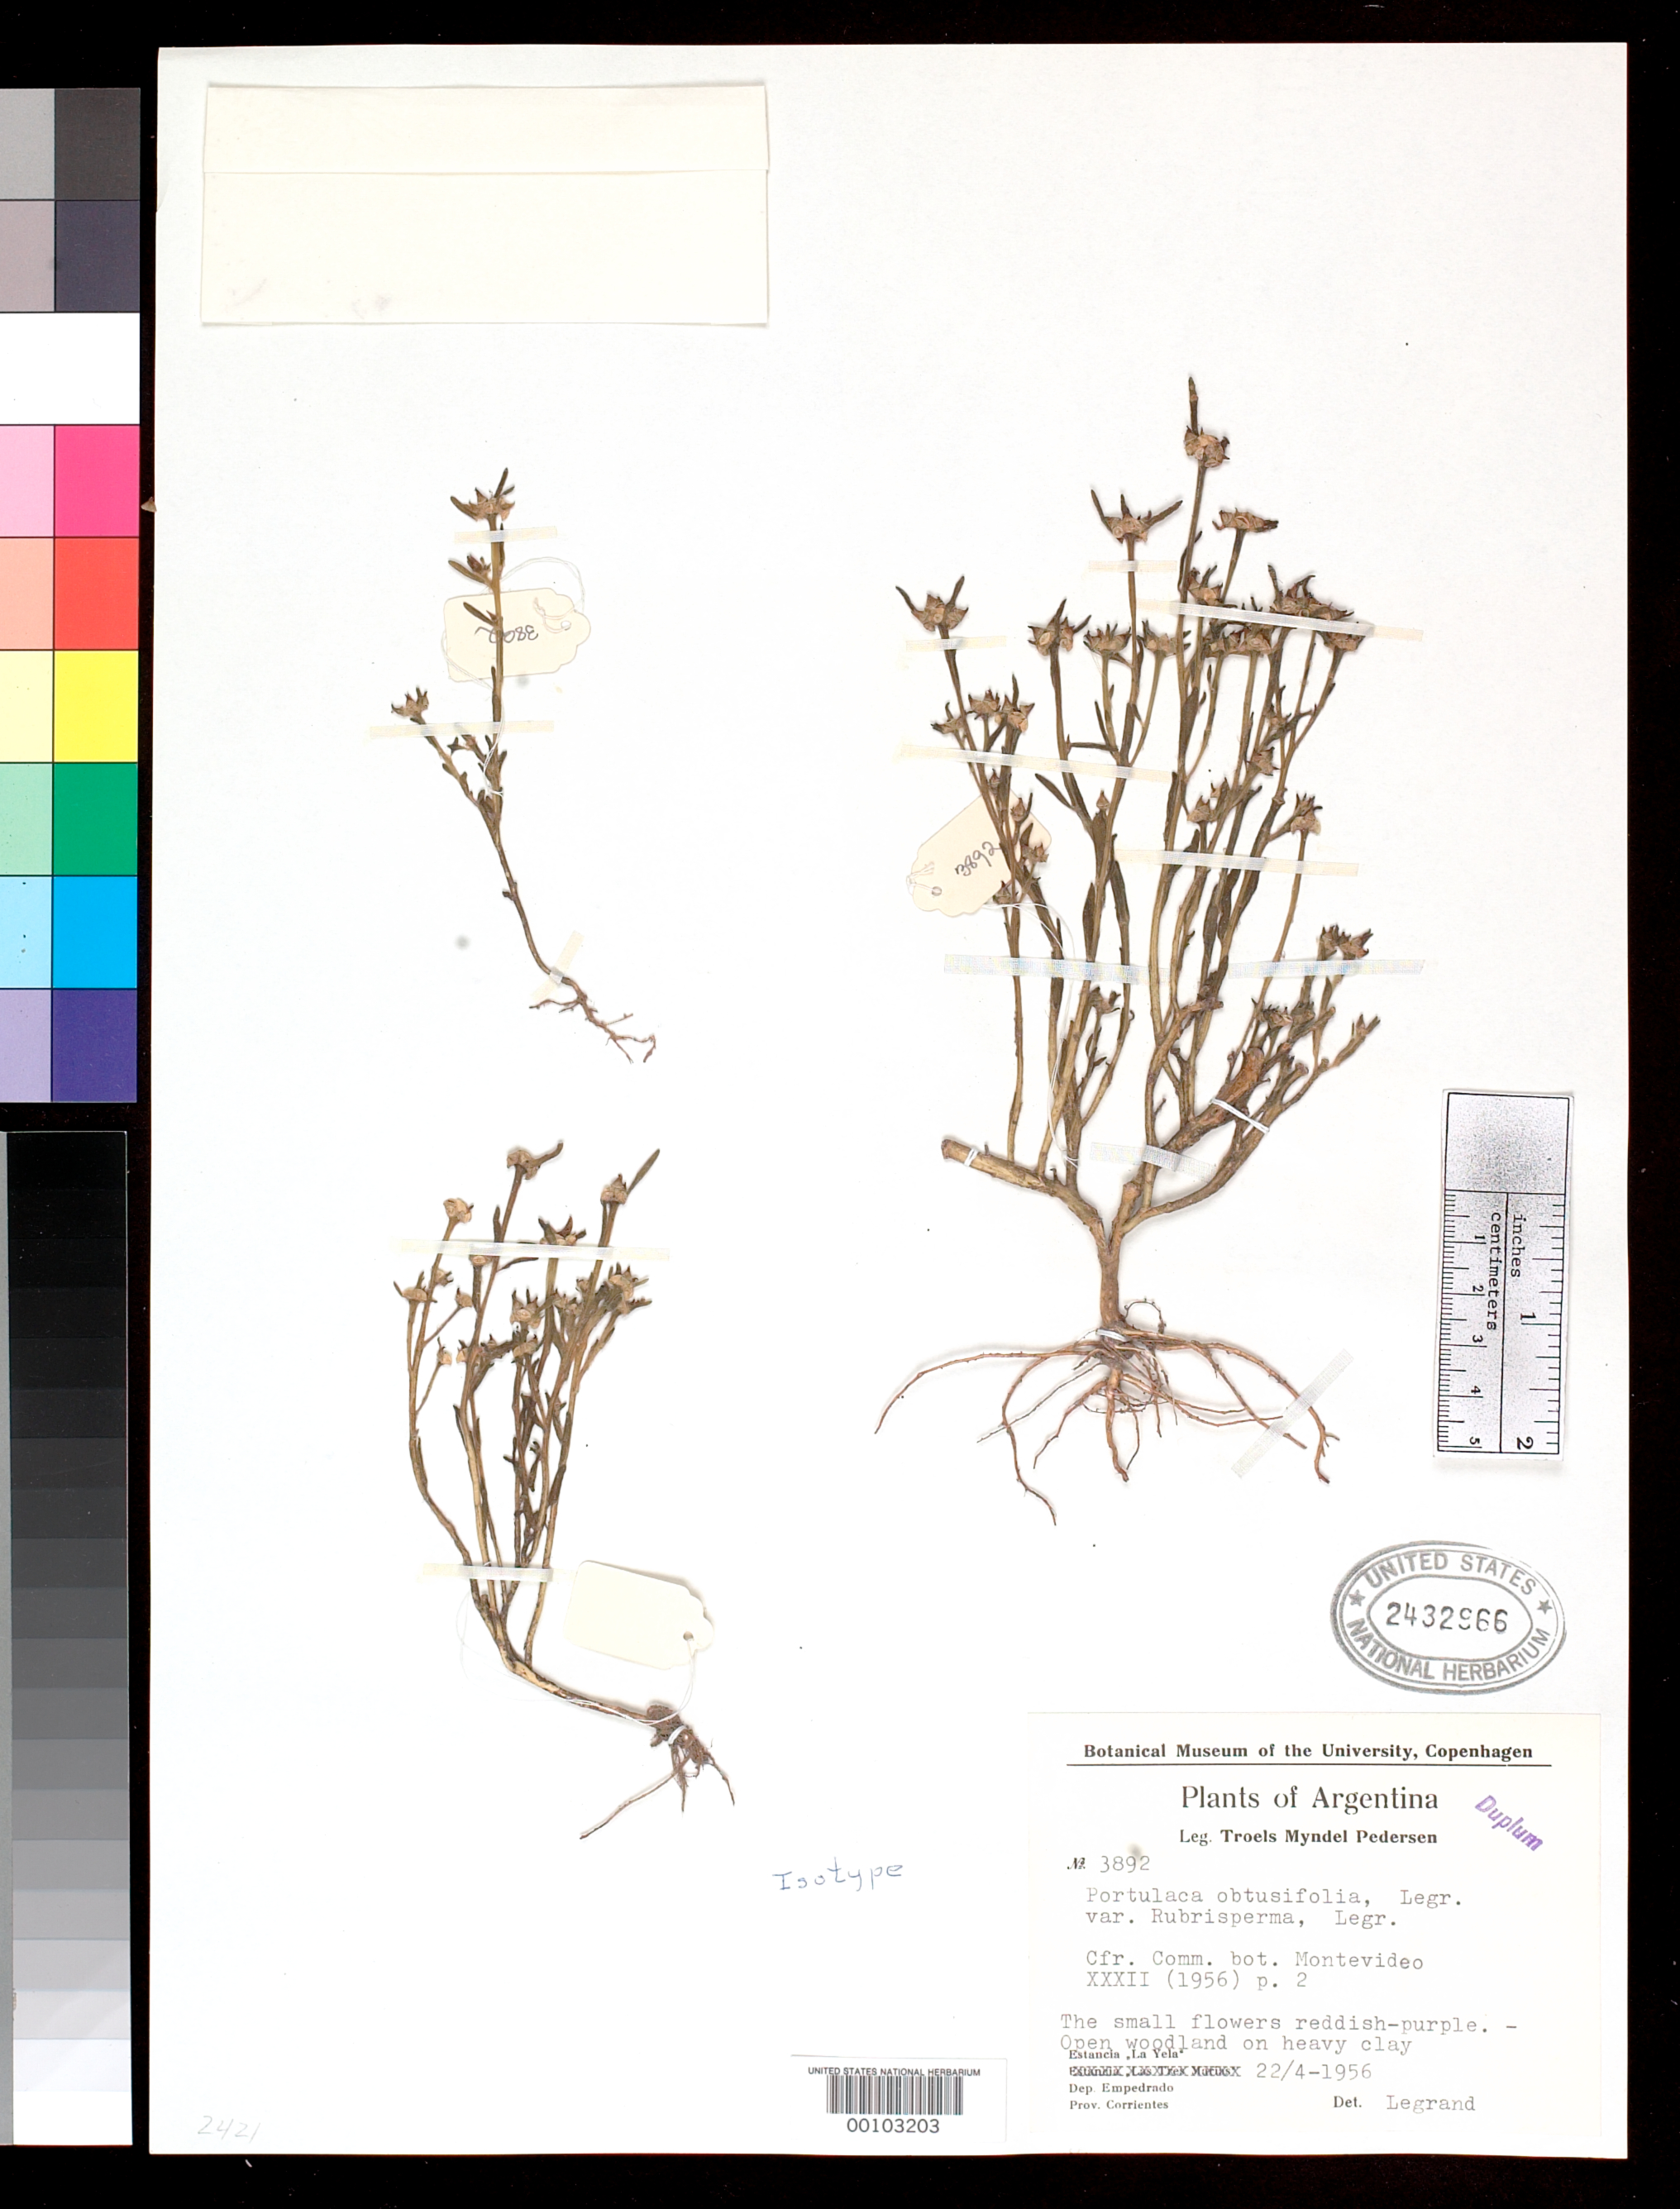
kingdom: Plantae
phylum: Tracheophyta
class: Magnoliopsida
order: Caryophyllales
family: Portulacaceae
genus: Portulaca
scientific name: Portulaca obtusifolia var. rubrisperma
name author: D. Legrand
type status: Isotype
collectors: T. M. Pedersen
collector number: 3892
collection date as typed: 22 Apr 1956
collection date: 1956-04-22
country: Argentina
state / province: Córdoba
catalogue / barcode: US 2432966